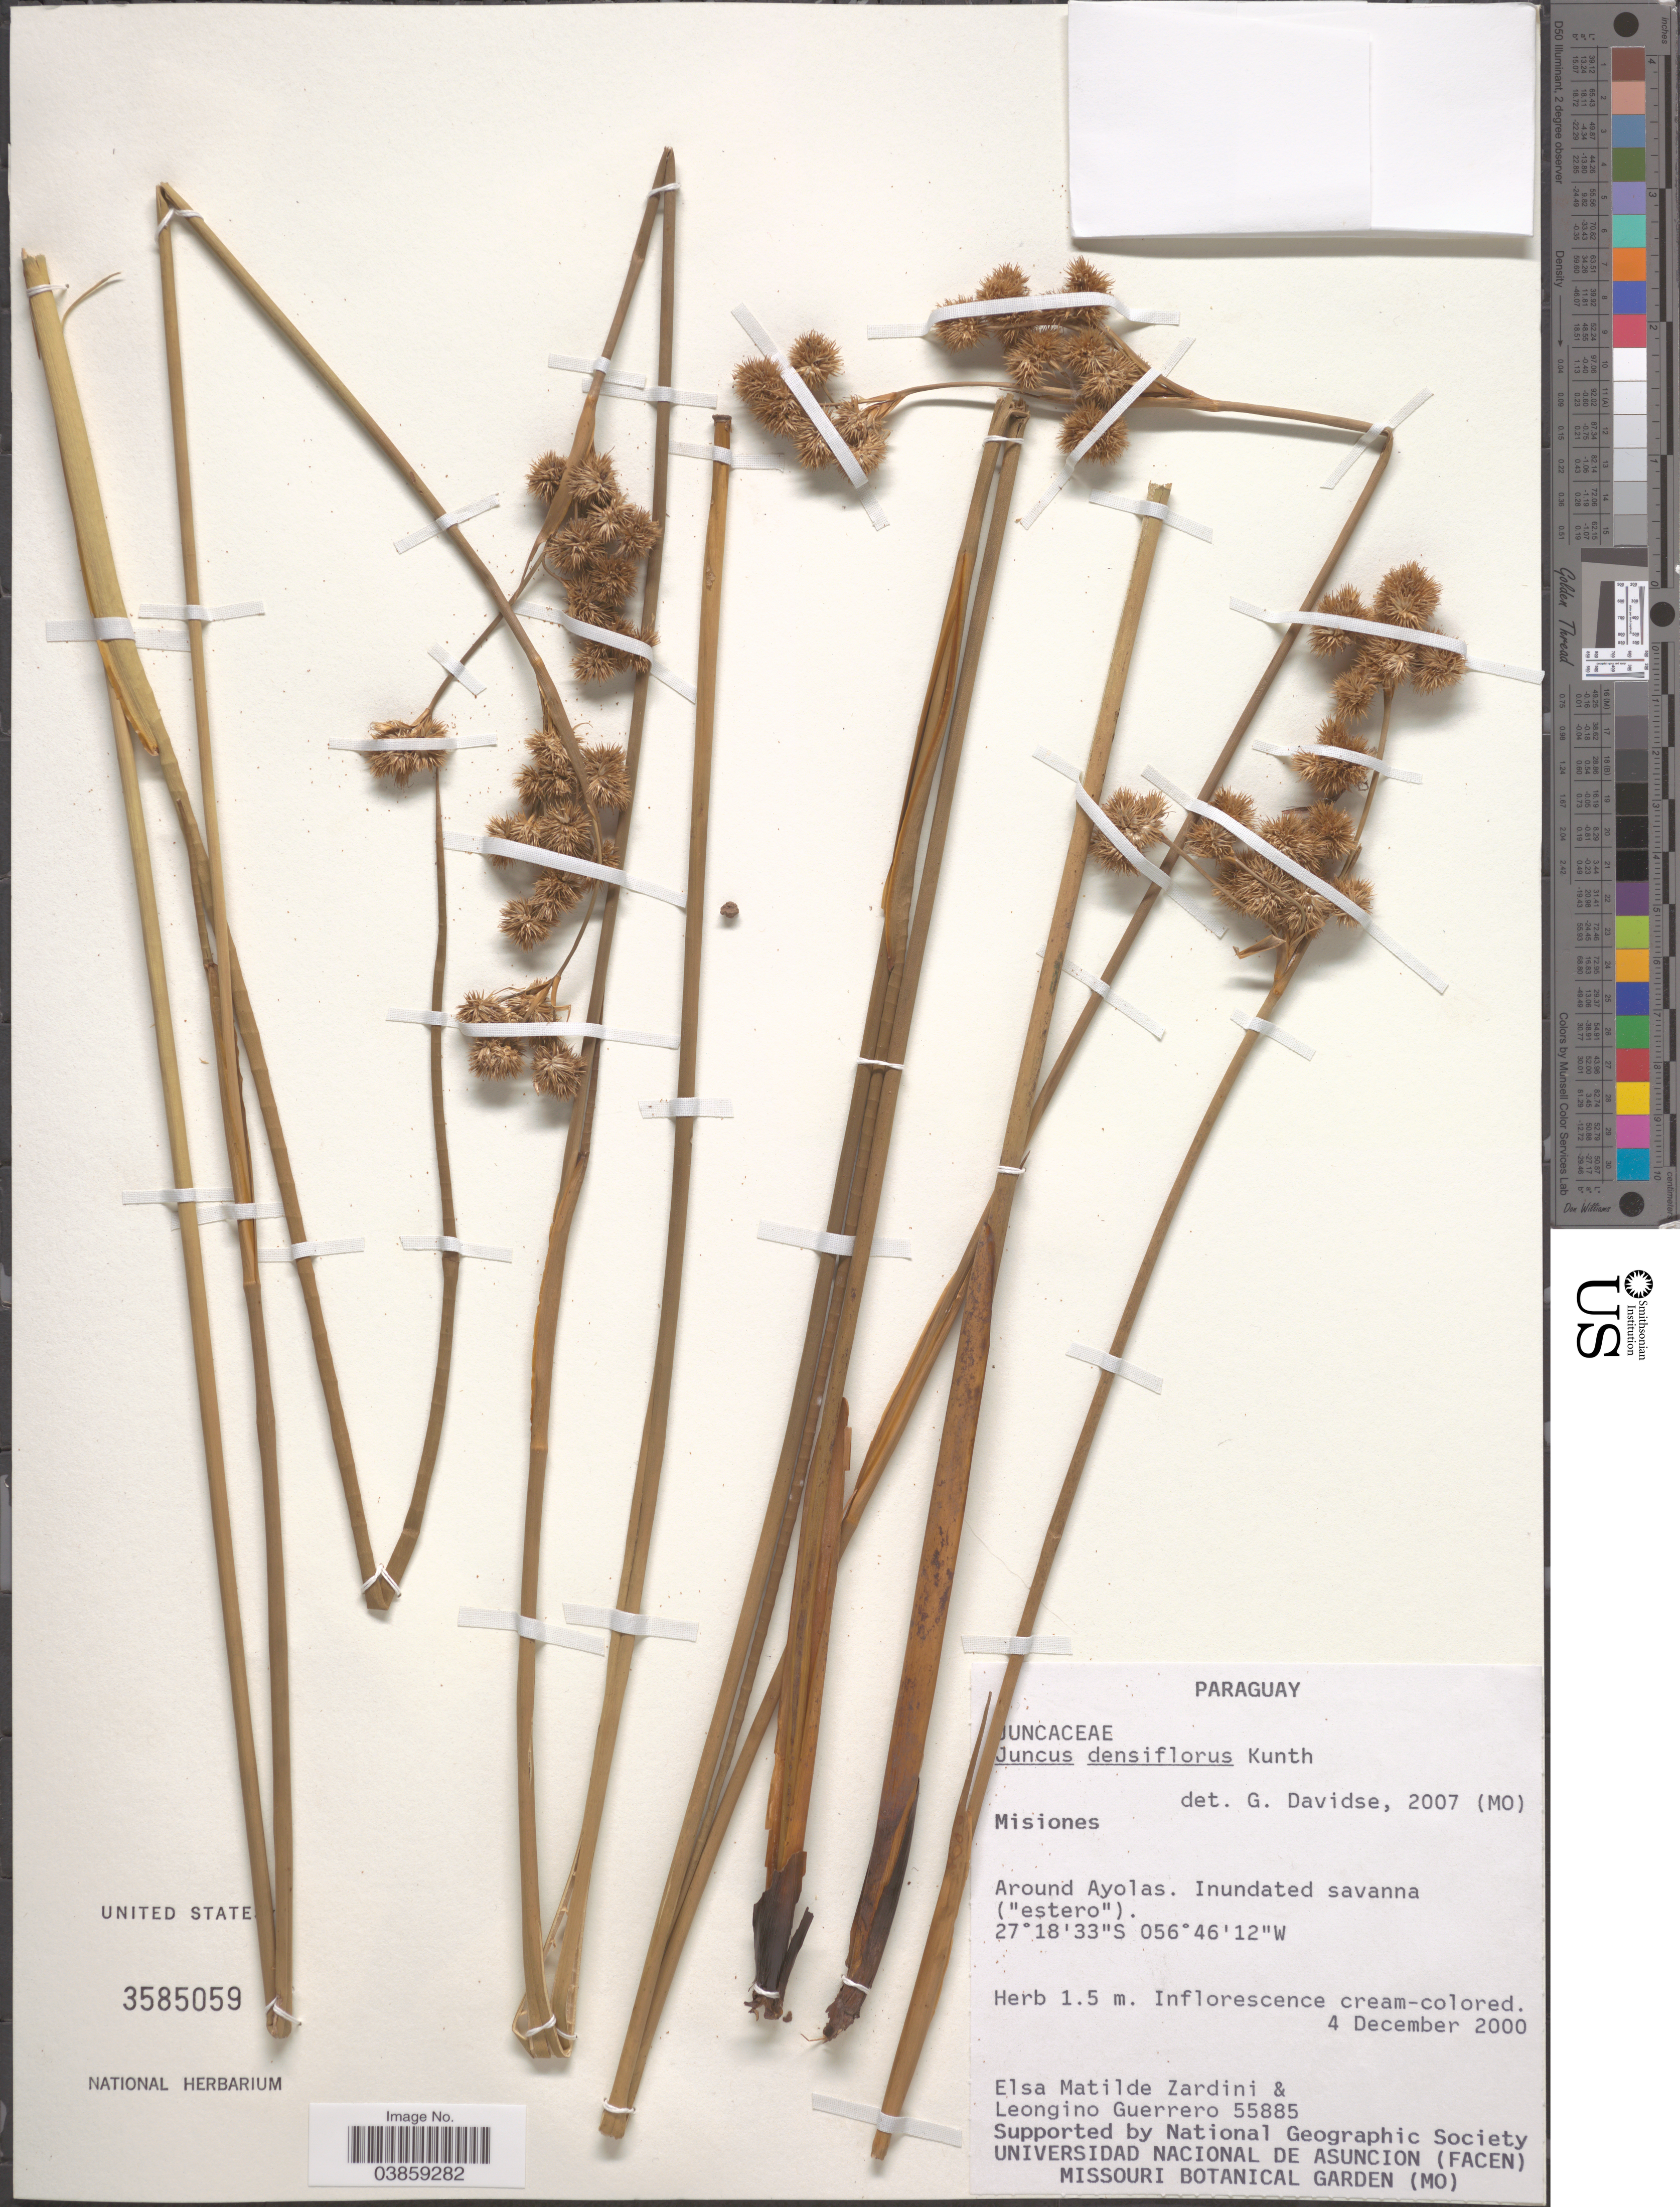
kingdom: Plantae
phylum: Tracheophyta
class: Liliopsida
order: Poales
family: Juncaceae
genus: Juncus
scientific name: Juncus densiflorus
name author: Kunth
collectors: E. M. Zardini & L. Guerrero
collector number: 55885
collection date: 2000-12-04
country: Paraguay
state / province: Misiones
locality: Around Ayolas.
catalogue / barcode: US 3585059